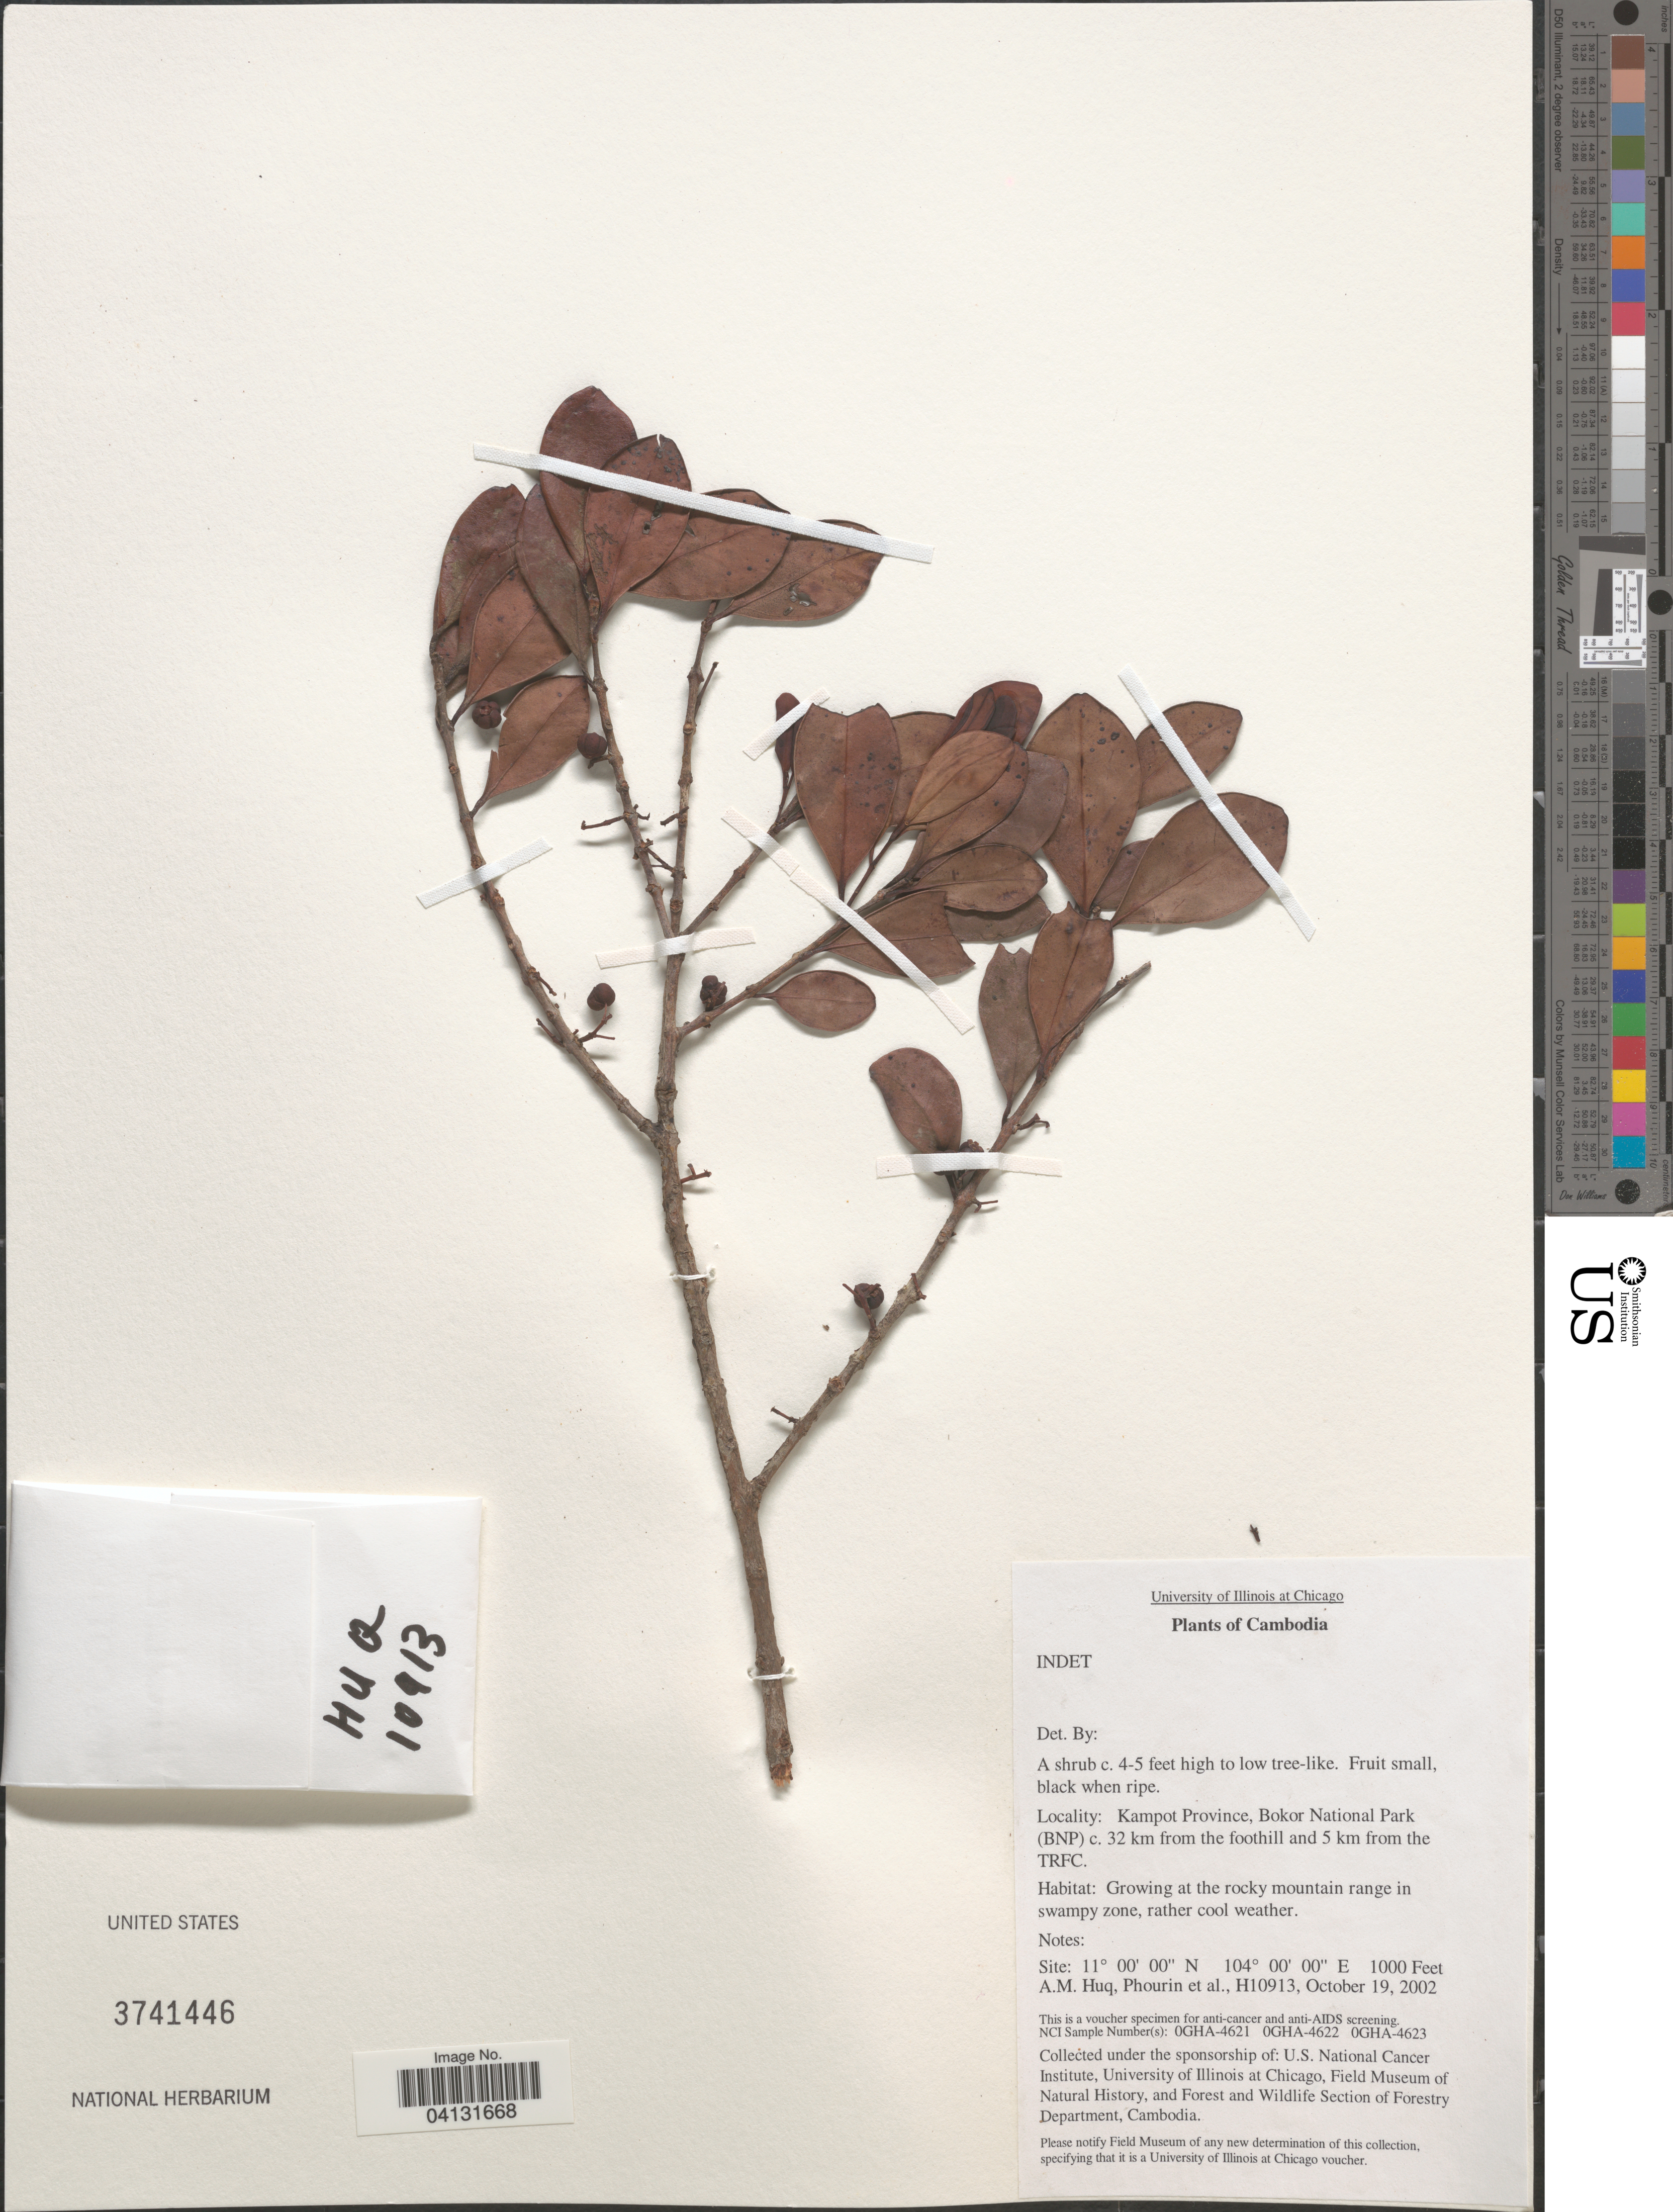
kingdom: Plantae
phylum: Tracheophyta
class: Magnoliopsida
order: Myrtales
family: Myrtaceae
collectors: A. M. Huq, -- Phourin & et al.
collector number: H10913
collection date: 2002-10-19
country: Cambodia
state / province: Kâmpât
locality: Kampot Province, Bokor National Park (BNP) c. 32 km from the foothill and 5 km from the TRFC.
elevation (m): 305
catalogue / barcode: US 3741446